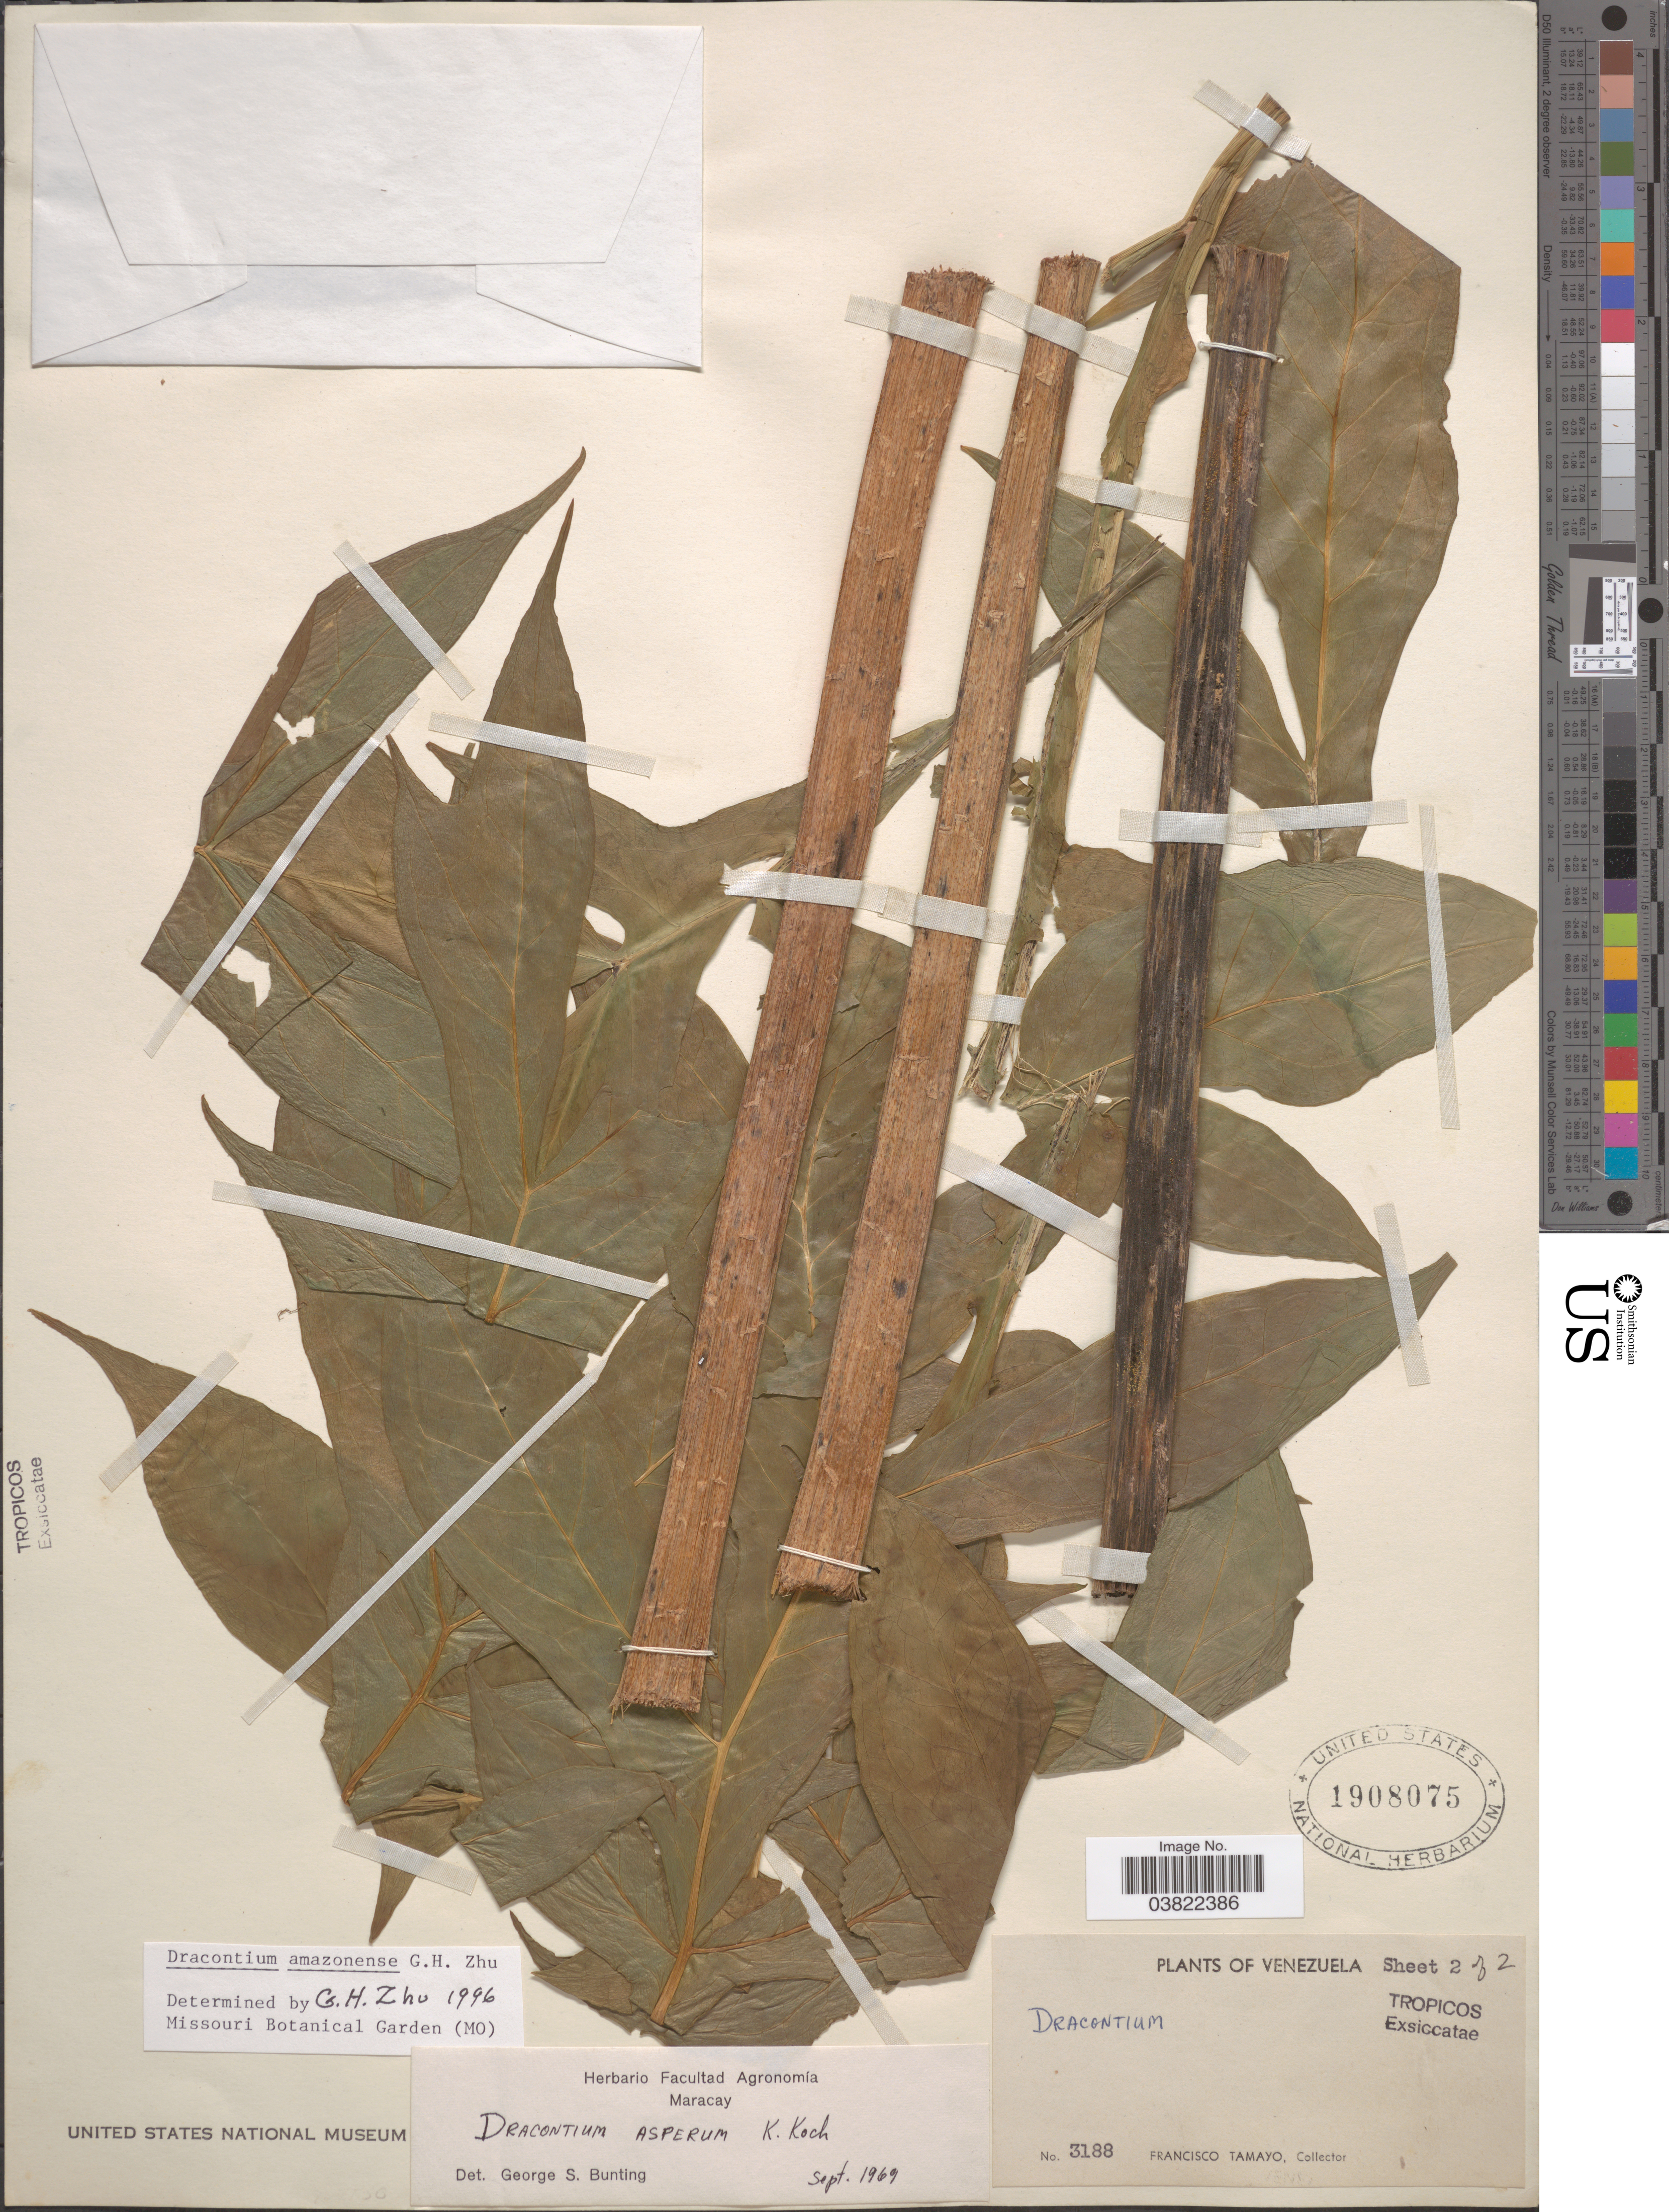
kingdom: Plantae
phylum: Tracheophyta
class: Liliopsida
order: Alismatales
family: Araceae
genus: Dracontium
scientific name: Dracontium amazonense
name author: G.H. Zhu & Croat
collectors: F. Tamayo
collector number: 3188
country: Venezuela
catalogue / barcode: US 1908075